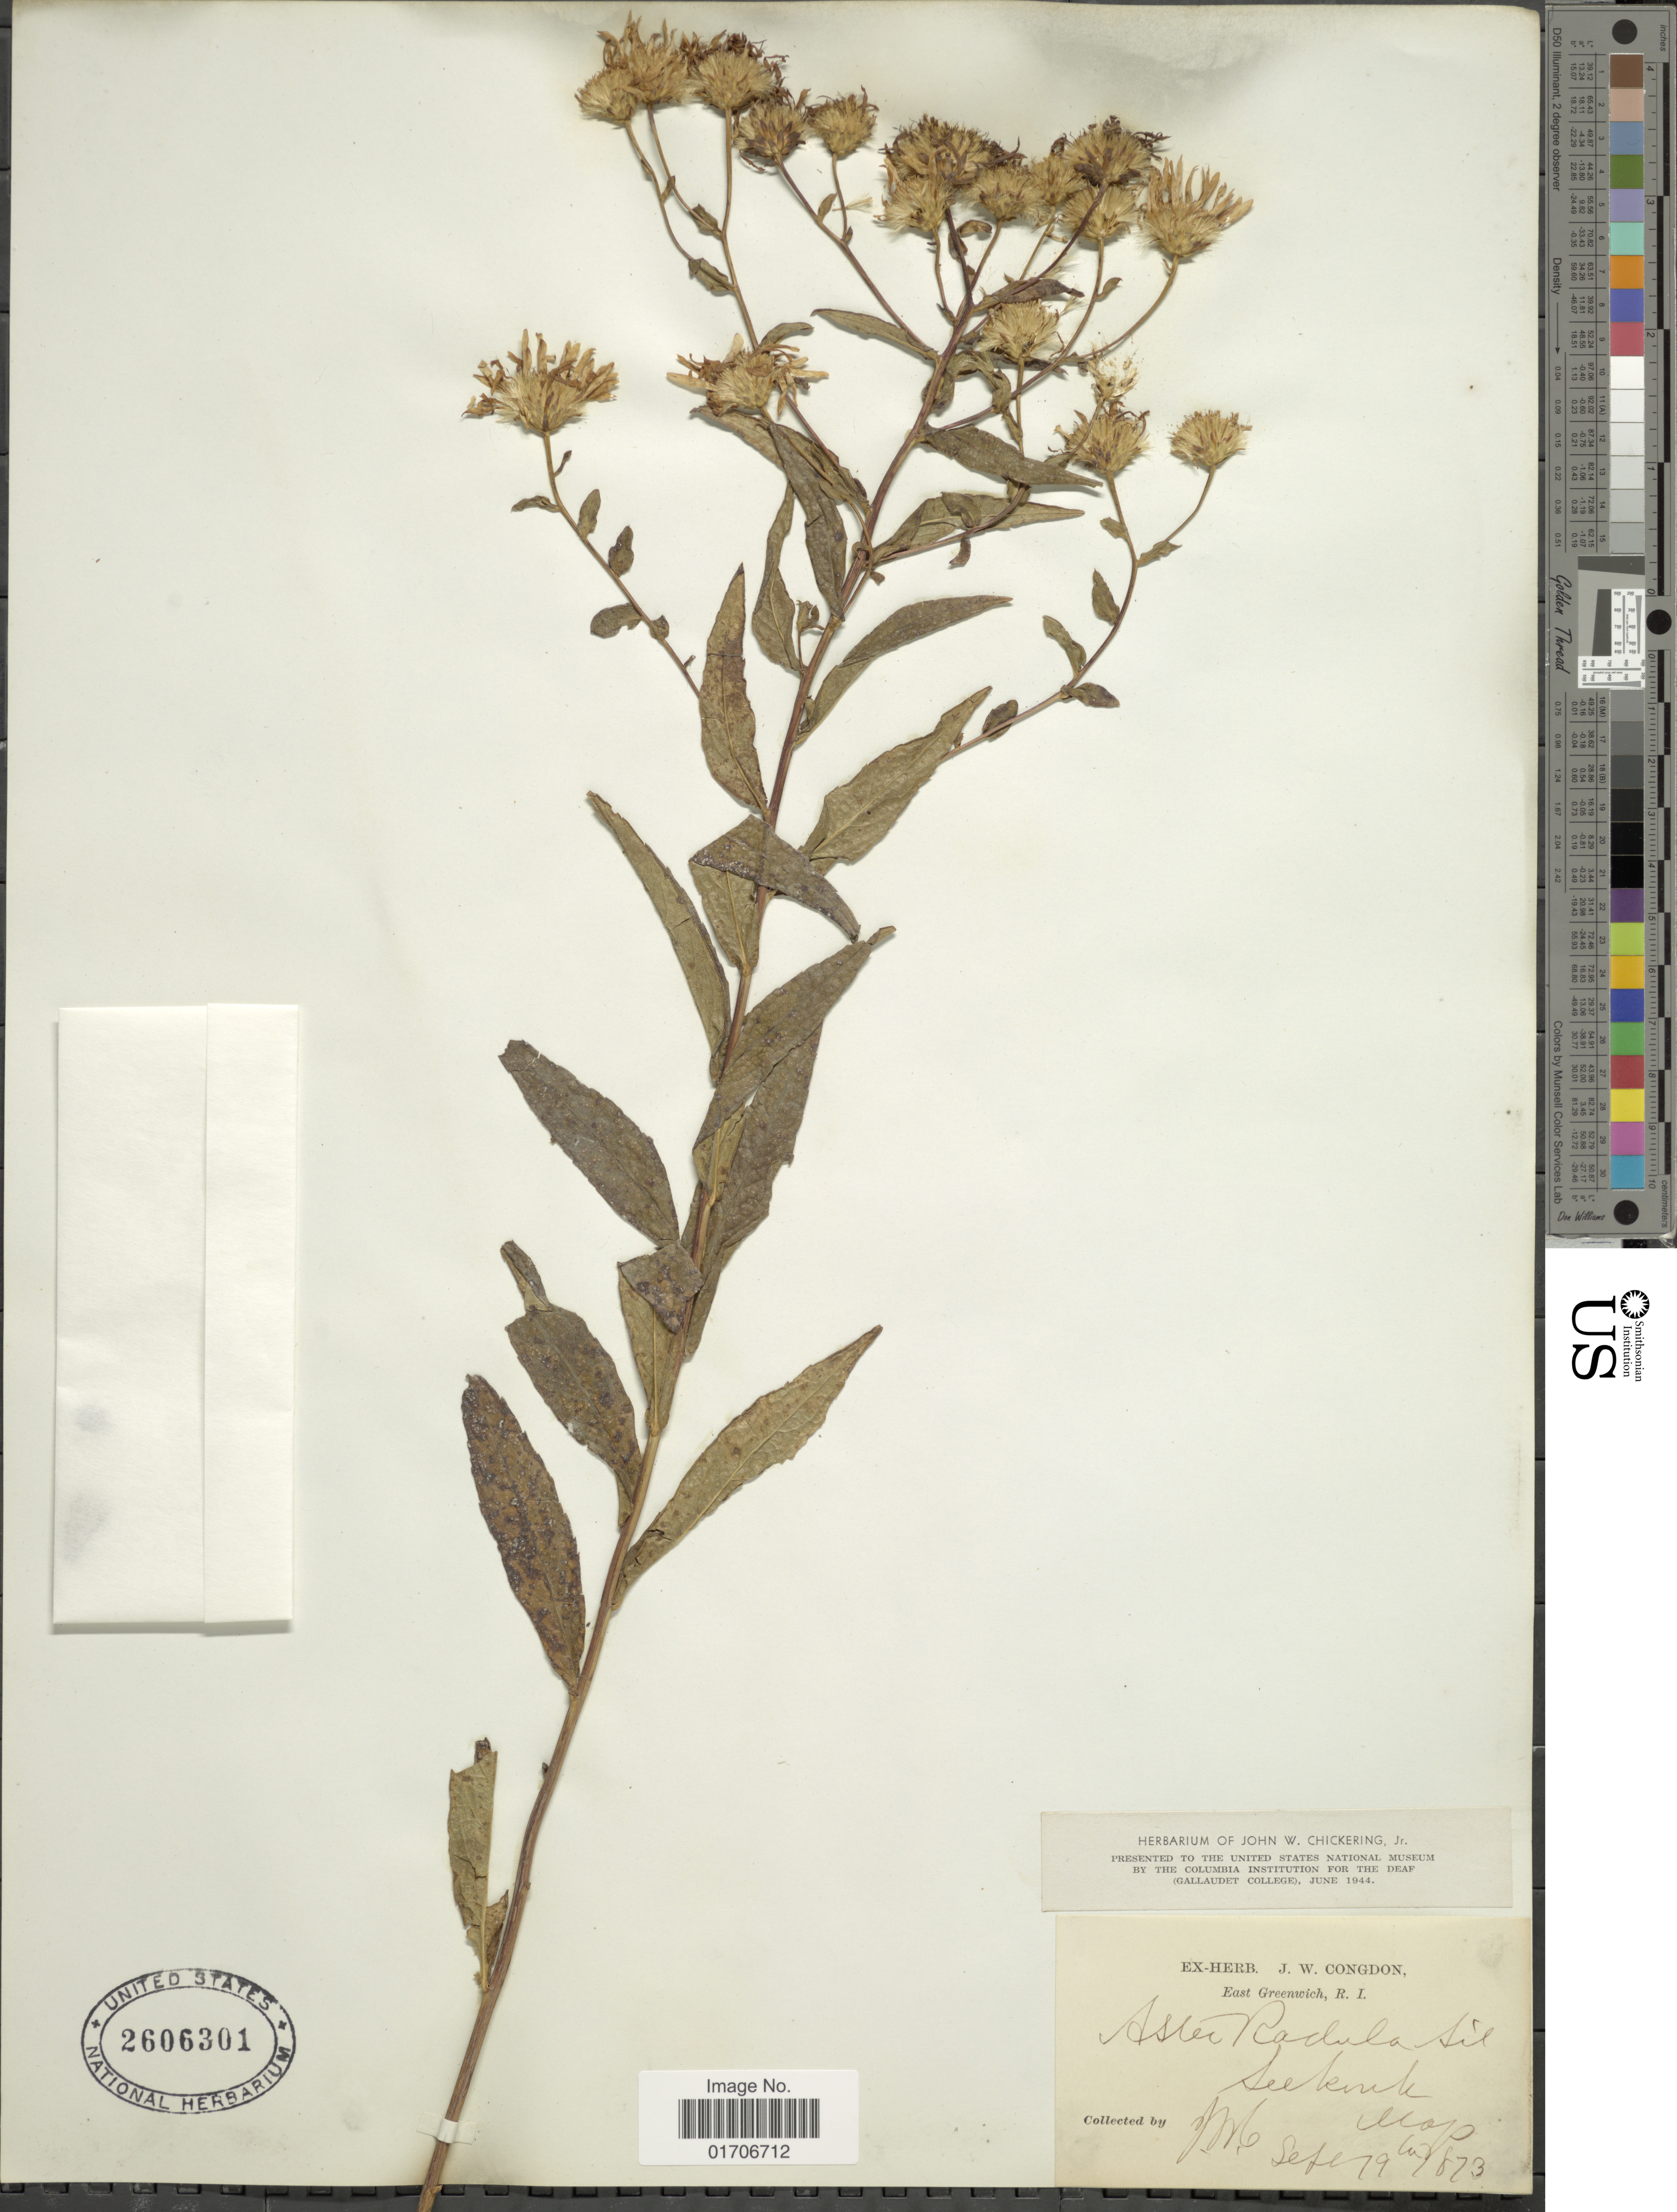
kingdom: Plantae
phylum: Tracheophyta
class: Magnoliopsida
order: Asterales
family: Asteraceae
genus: Eurybia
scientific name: Eurybia radula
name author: (Aiton) G.L. Nesom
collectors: J. W. Congdon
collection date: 1873-09-19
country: United States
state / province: Rhode Island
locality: Seekruk, Map.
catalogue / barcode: US 2606301